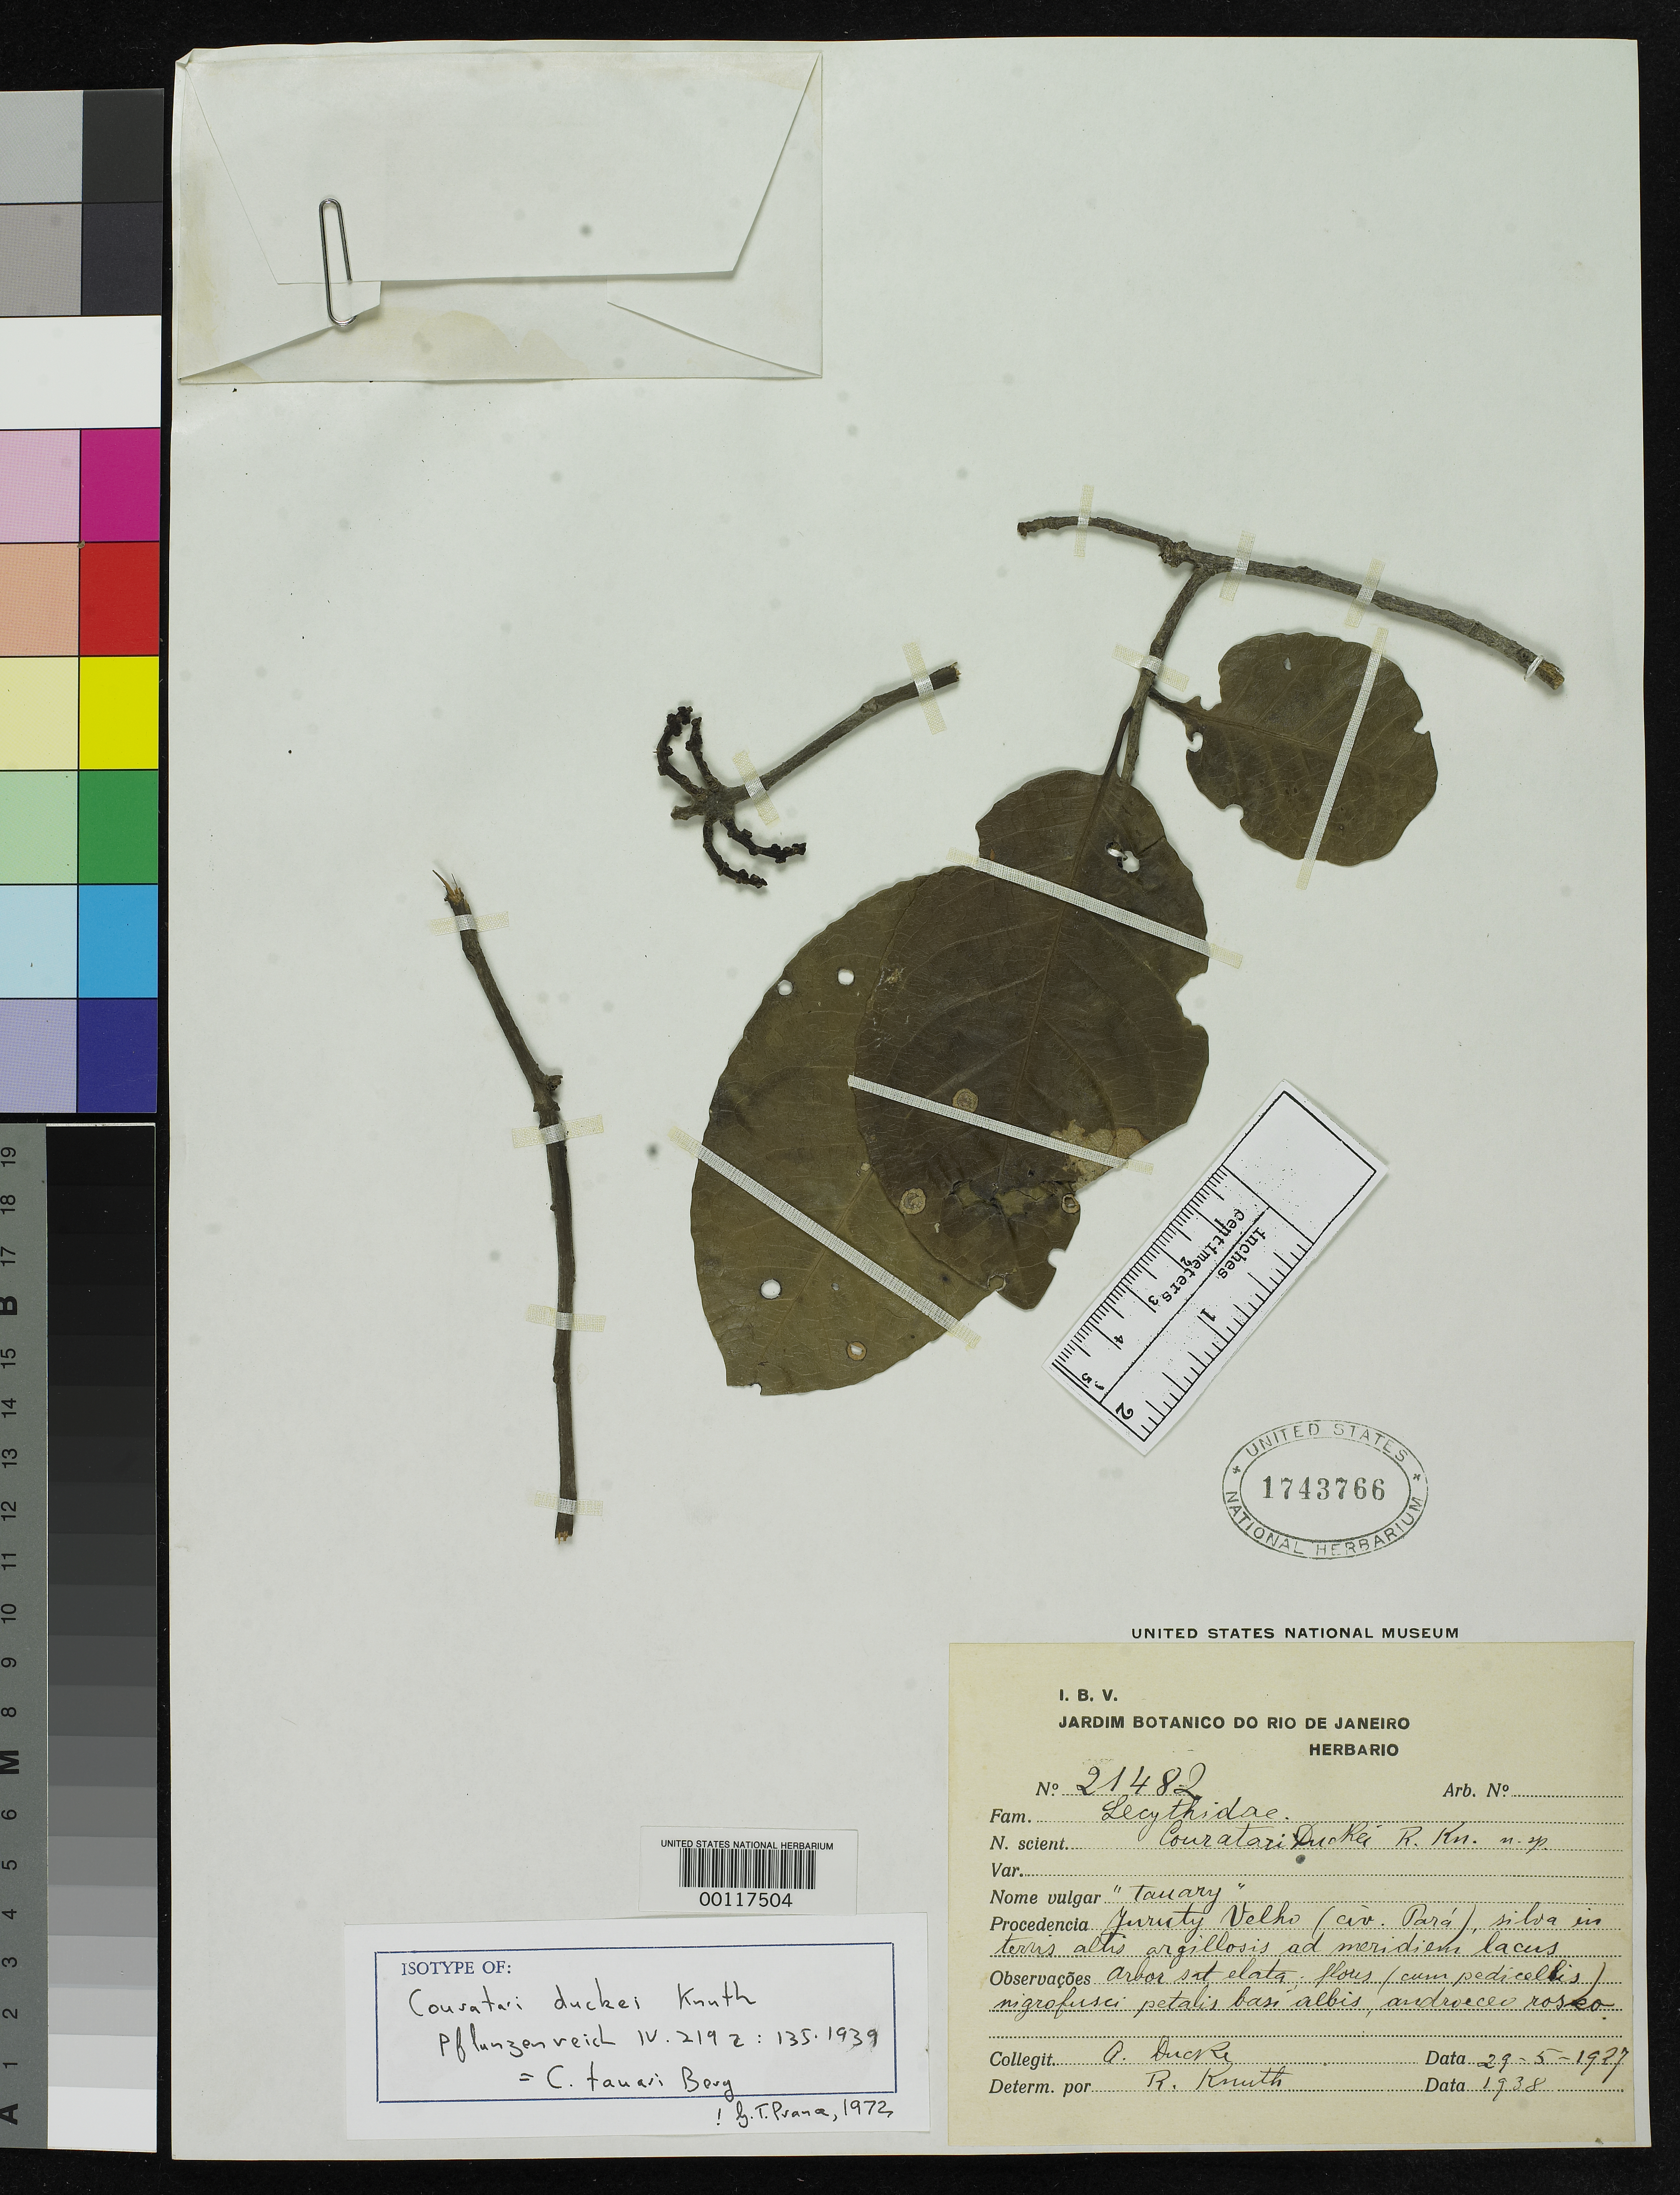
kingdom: Plantae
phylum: Tracheophyta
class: Magnoliopsida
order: Ericales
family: Lecythidaceae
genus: Couratari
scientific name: Couratari duckei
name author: R. Knuth in Engl.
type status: Isotype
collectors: A. Ducke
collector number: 21482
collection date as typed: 29 May 1927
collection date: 1927-05-29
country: Brazil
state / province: Pará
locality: Juruty Velho.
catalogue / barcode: US 1743766